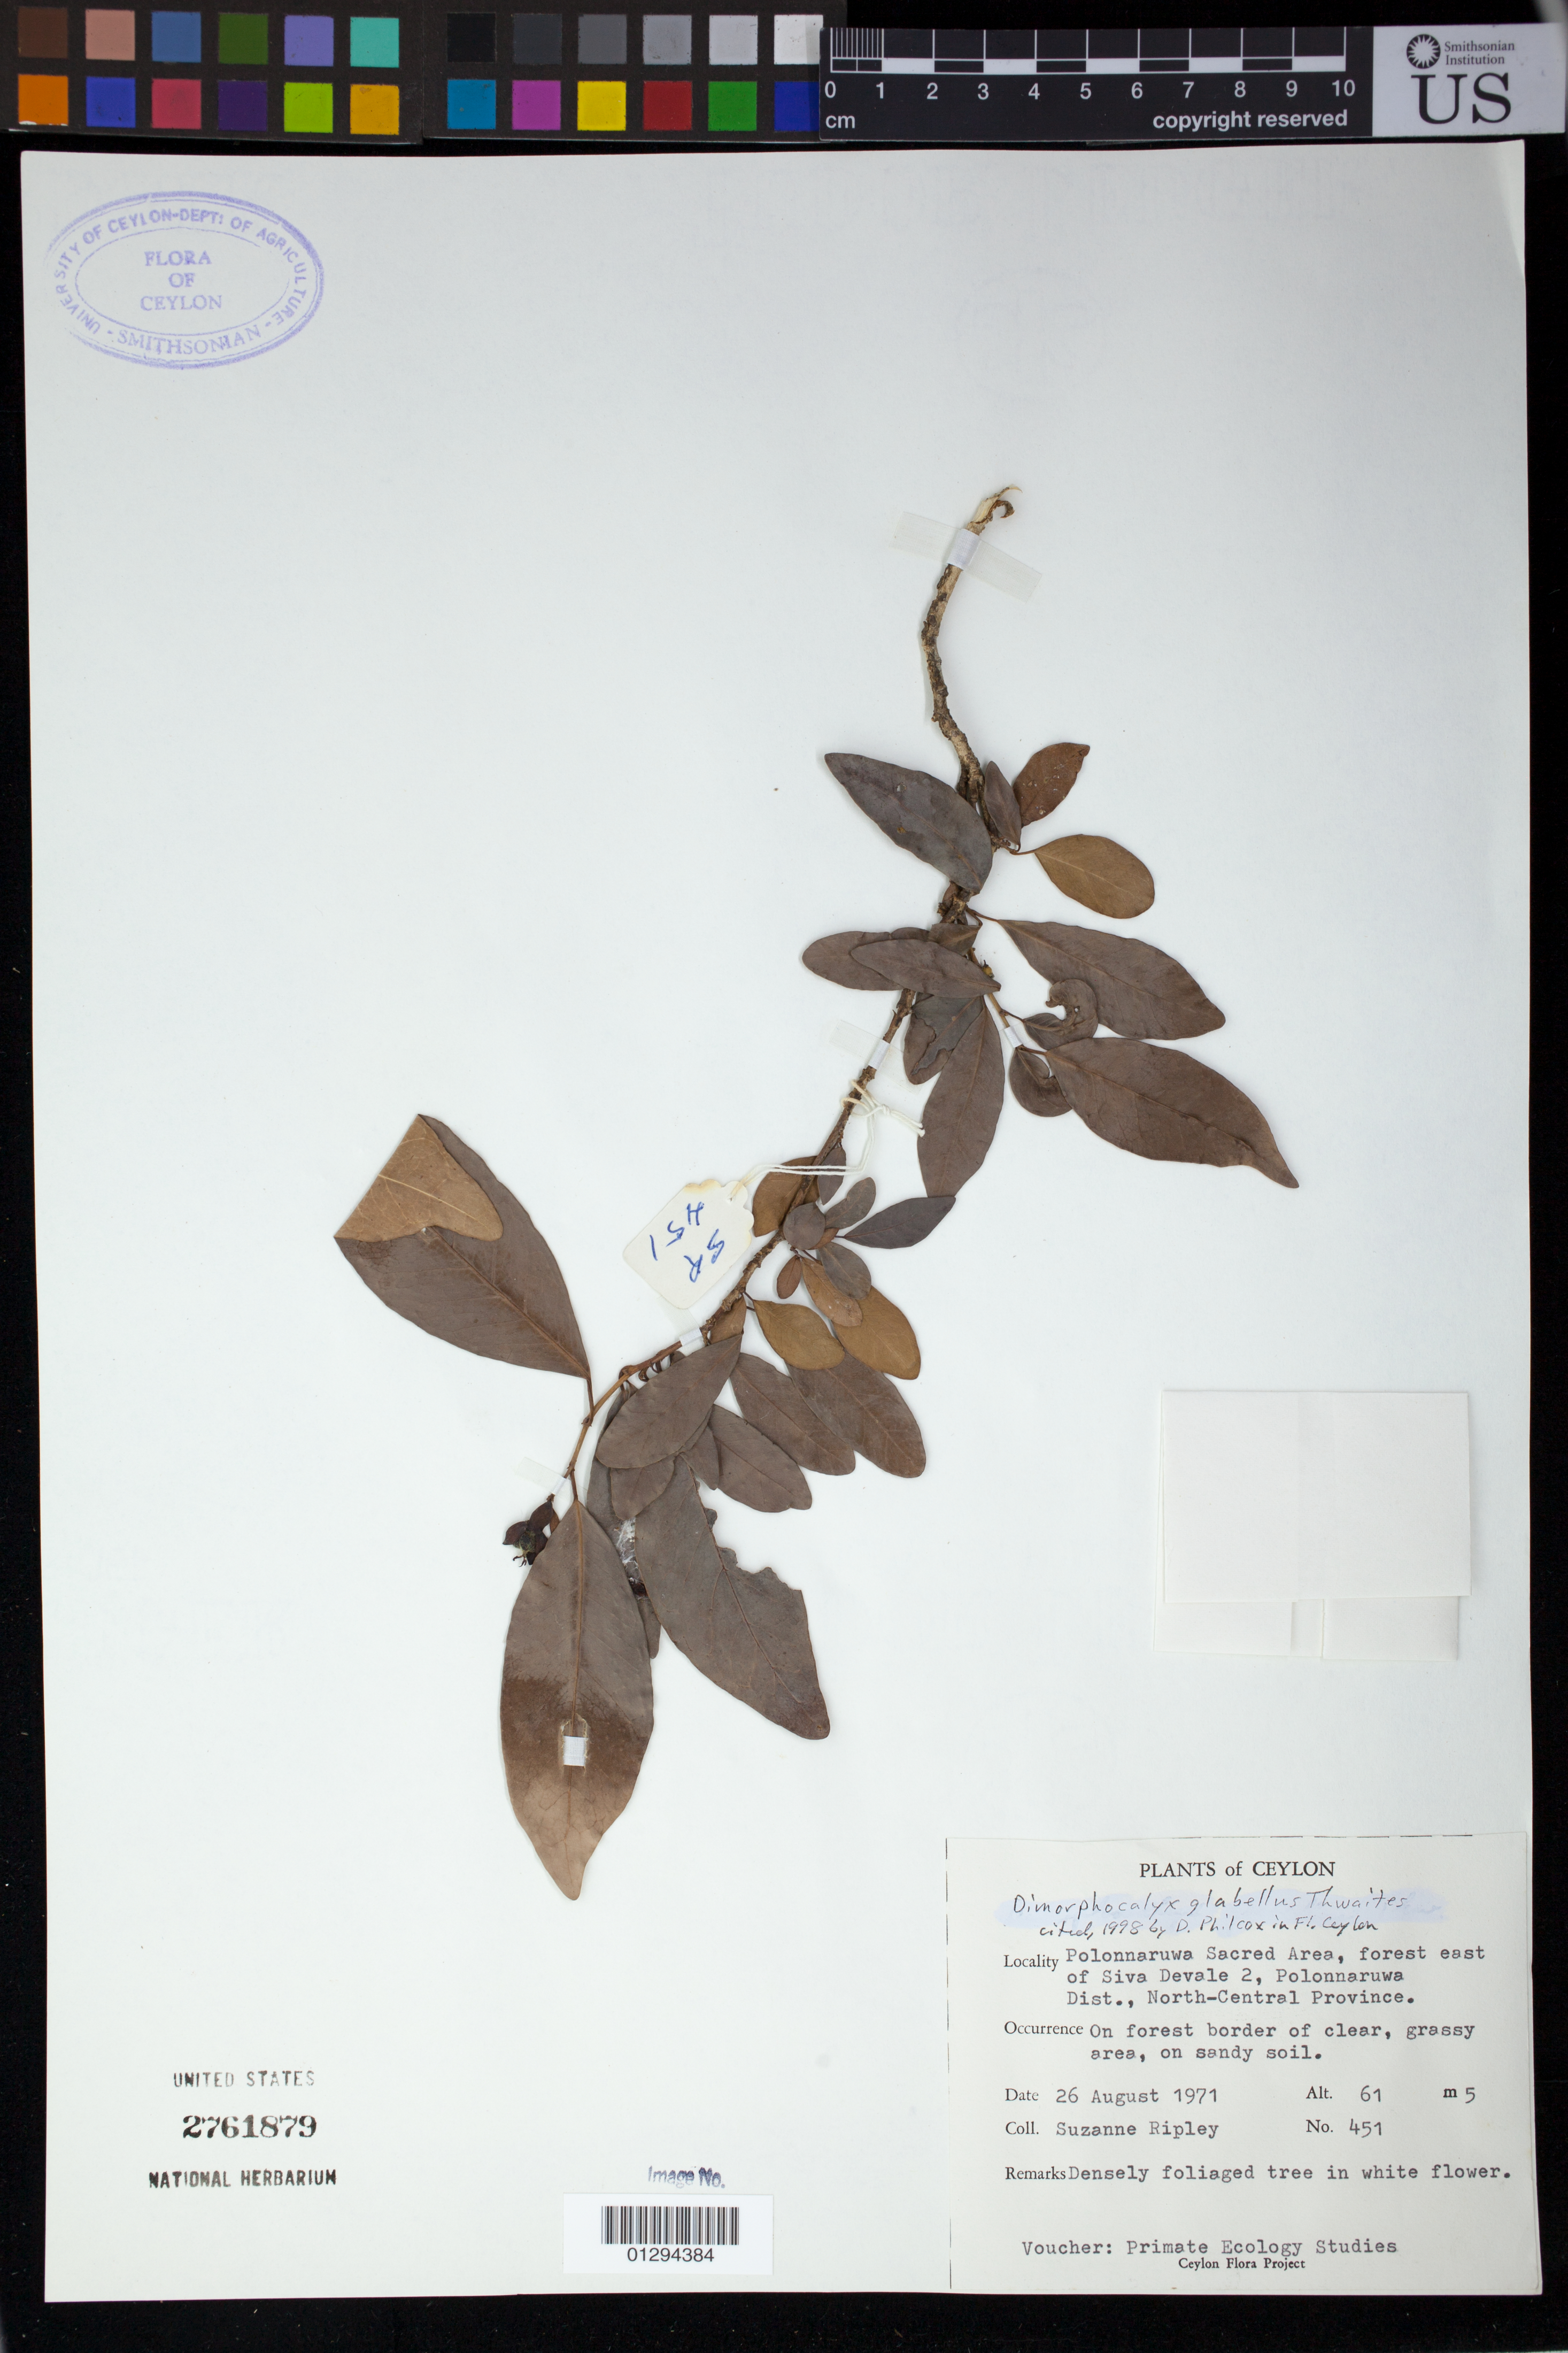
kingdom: Plantae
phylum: Tracheophyta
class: Magnoliopsida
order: Malpighiales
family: Euphorbiaceae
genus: Dimorphocalyx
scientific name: Dimorphocalyx glabellus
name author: Thwaites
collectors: S. Ripley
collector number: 451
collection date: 1971-08-26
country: Sri Lanka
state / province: North Central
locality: Polonnaruwa Sacred Area, forest east of Siva Devale 2, Polonnaruwa Dist.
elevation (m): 61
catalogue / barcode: US 2761879